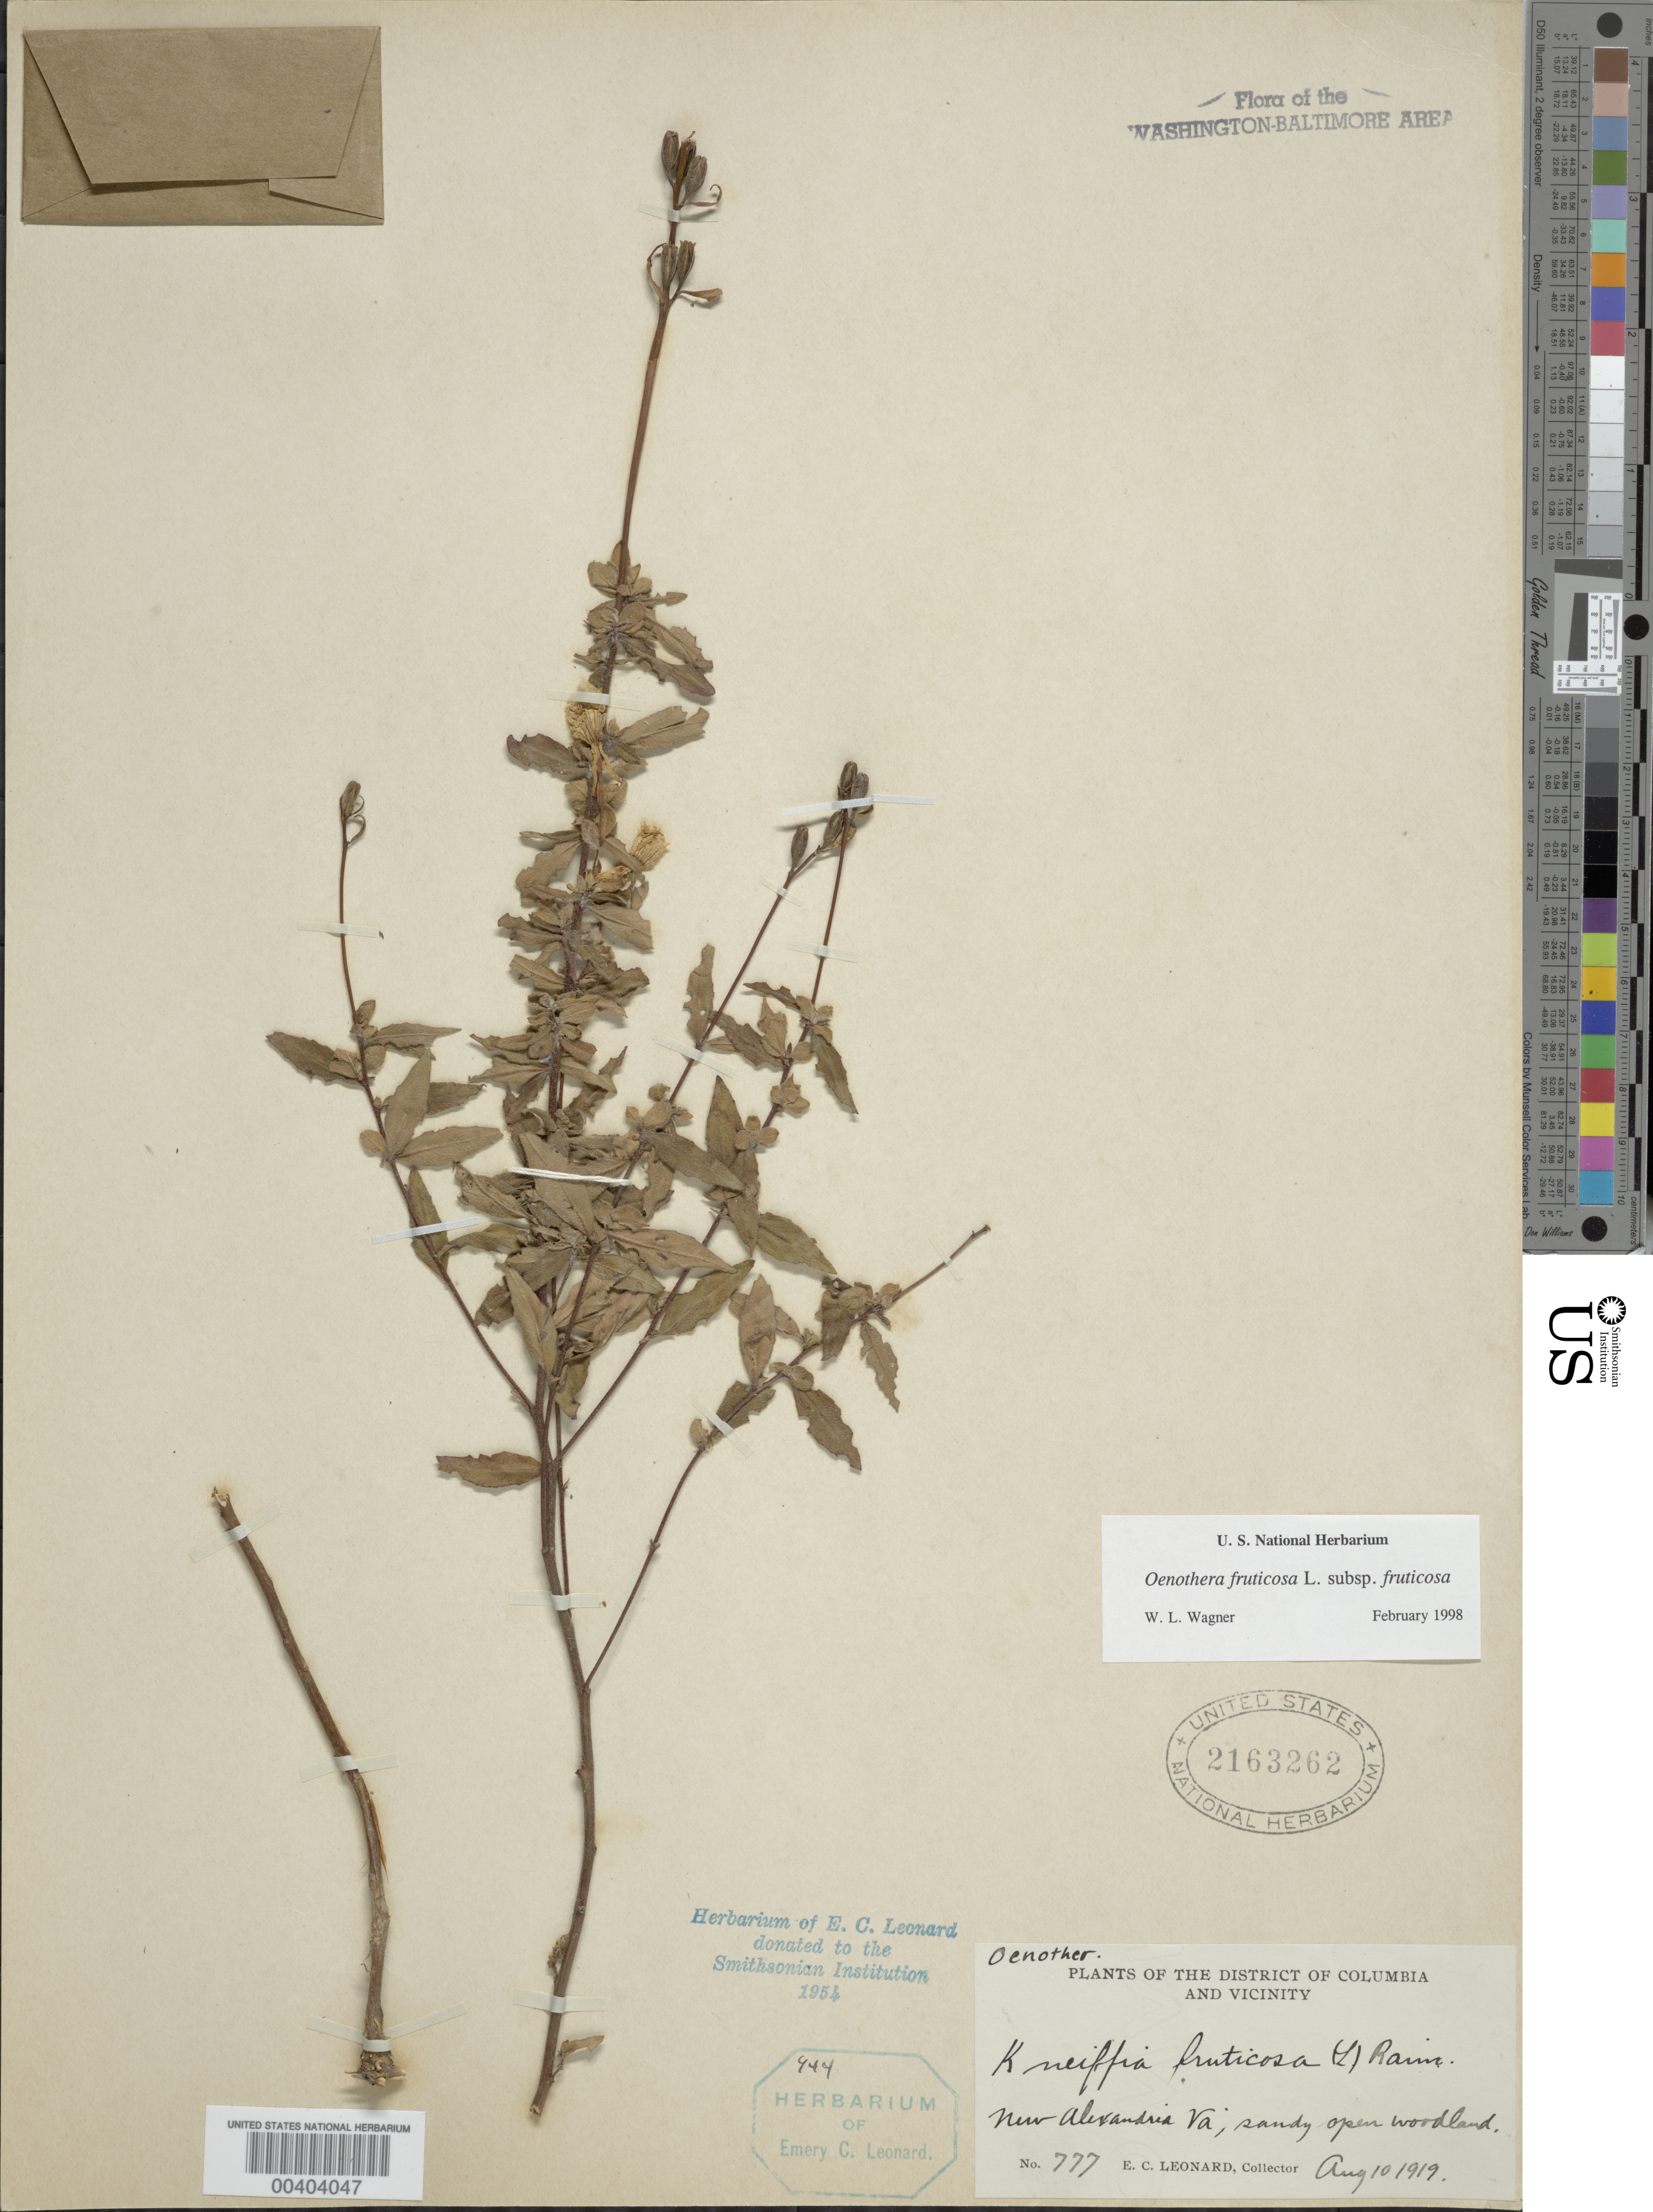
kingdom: Plantae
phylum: Tracheophyta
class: Magnoliopsida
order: Myrtales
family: Onagraceae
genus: Oenothera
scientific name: Oenothera fruticosa subsp. fruticosa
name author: L.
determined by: Wagner, W. L., (BOT), Smithsonian Institution - National Museum of Natural History (UNITED STATES)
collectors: E. C. Leonard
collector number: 777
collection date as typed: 10 Aug 1919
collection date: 1919-08-10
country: United States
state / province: Virginia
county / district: Fairfax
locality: Near Alexandria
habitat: Sandy open woodland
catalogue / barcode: US 2163262